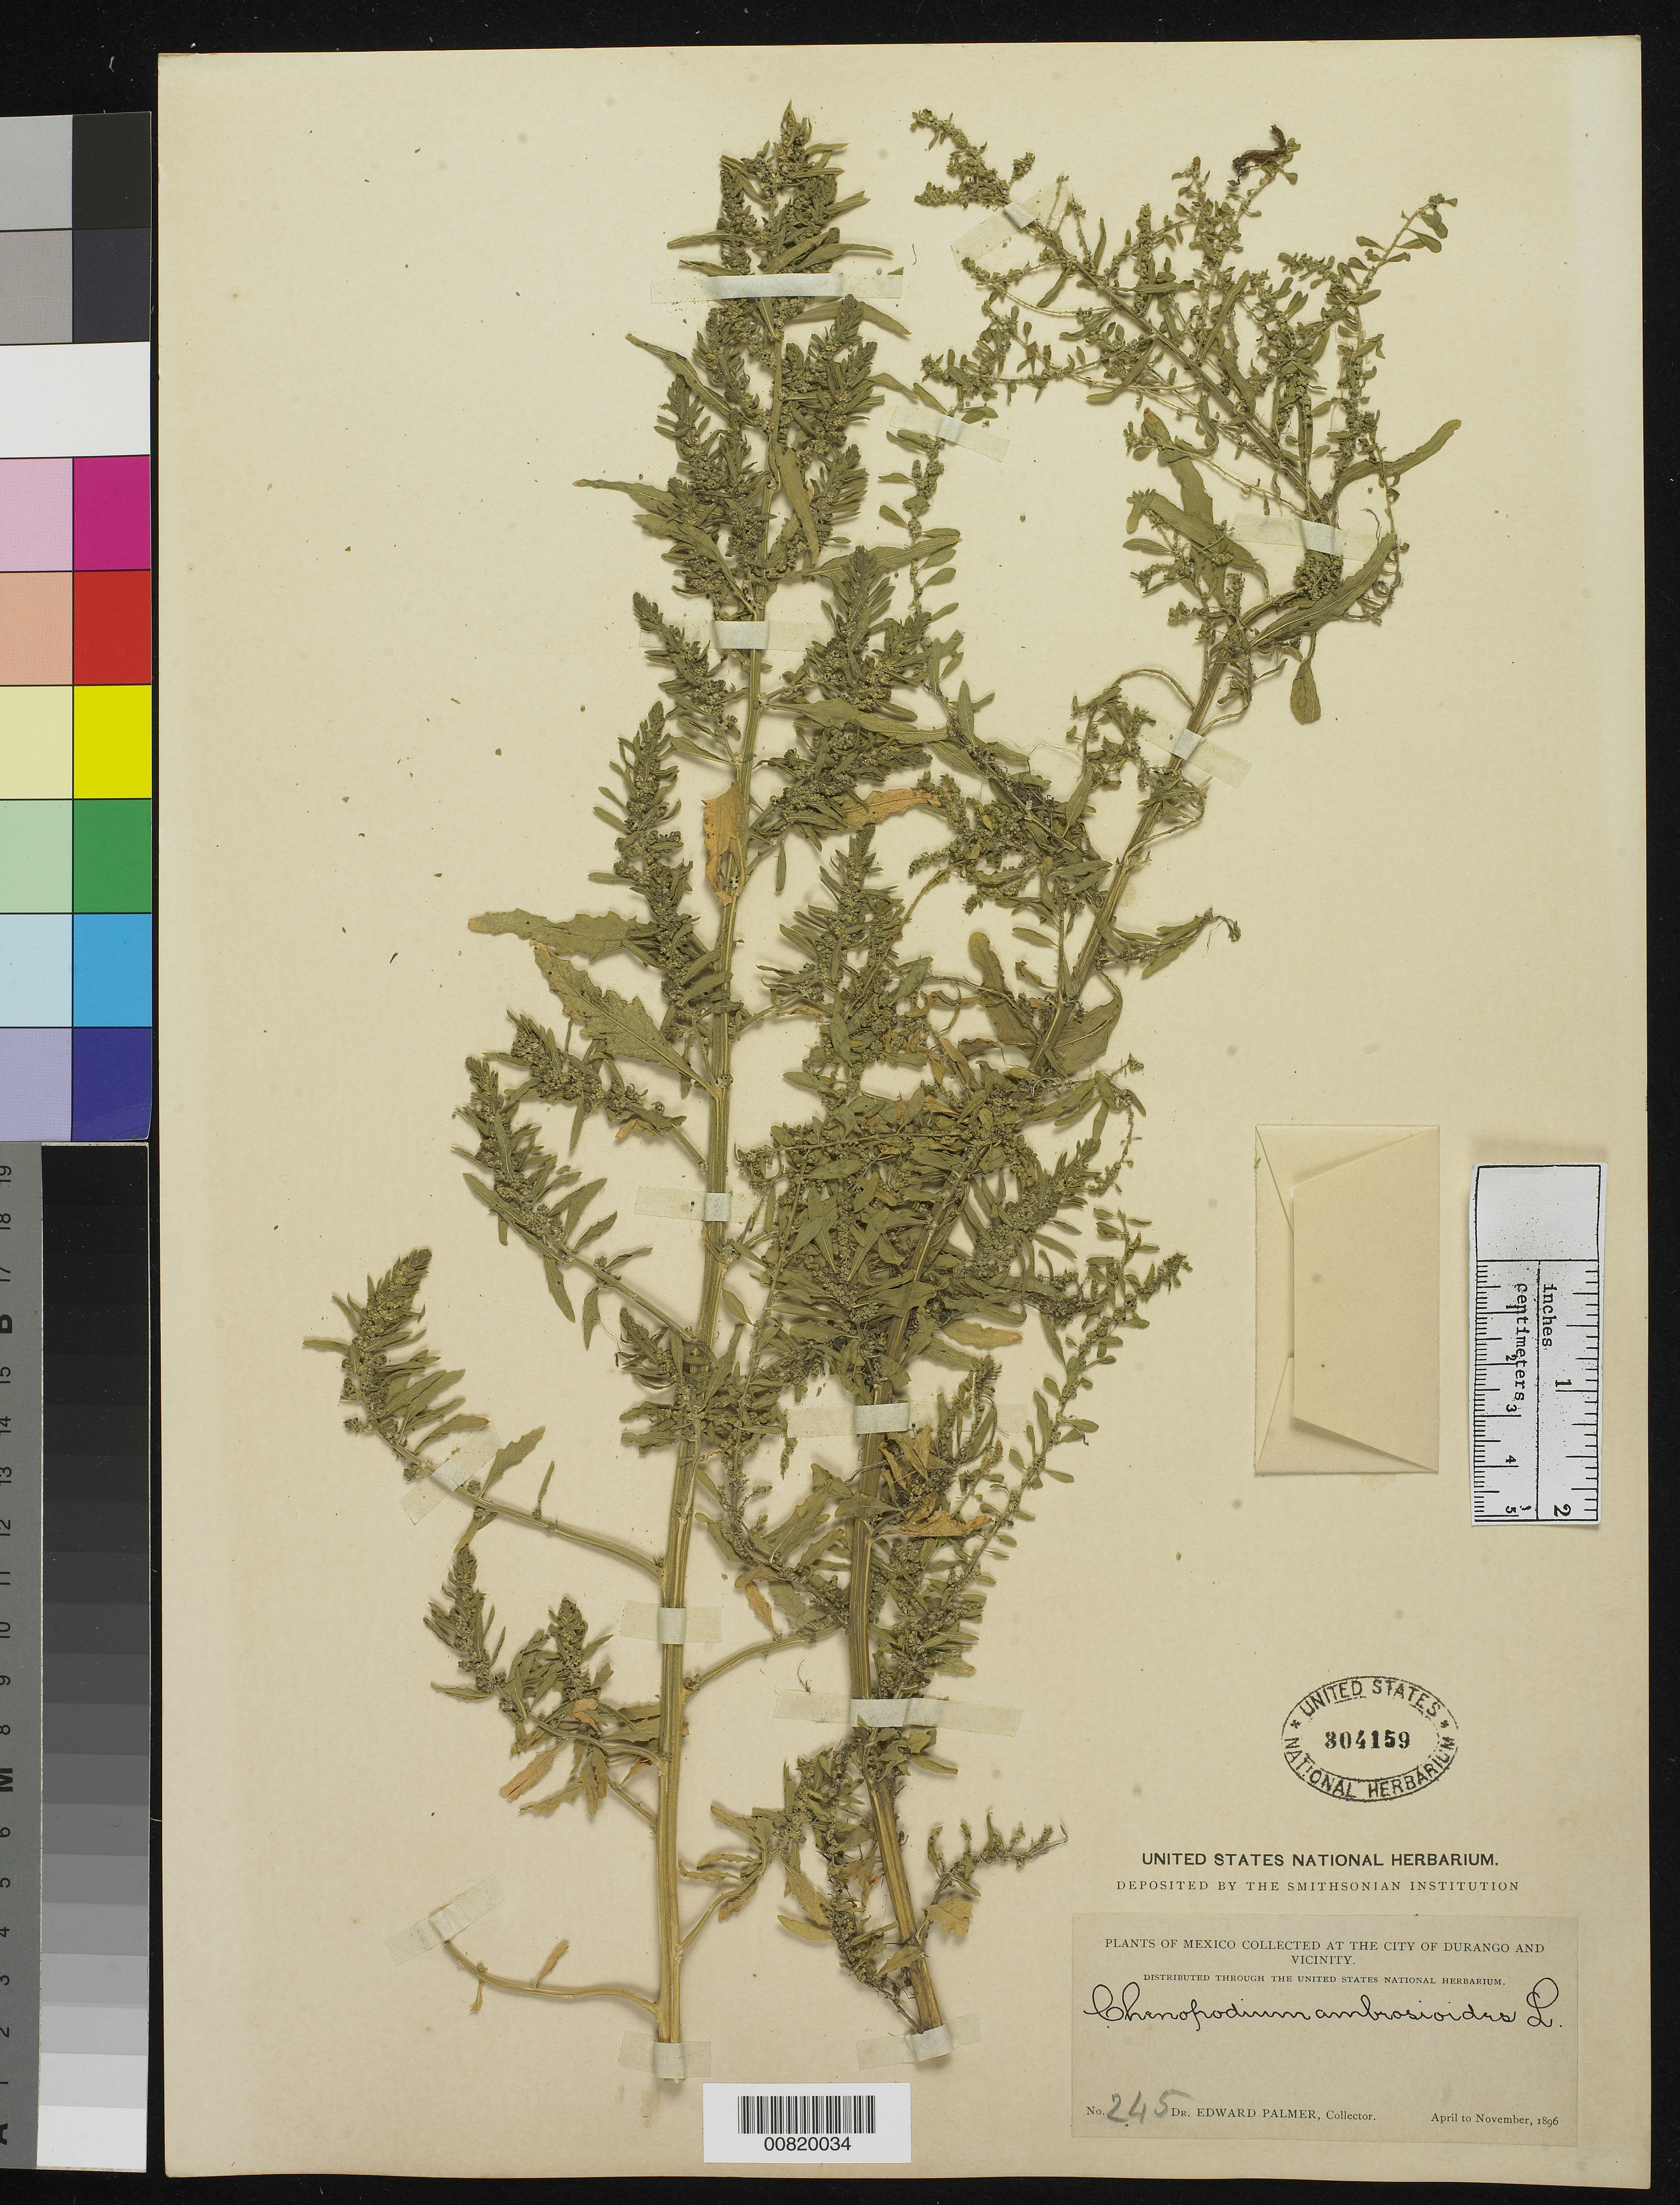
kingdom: Plantae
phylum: Tracheophyta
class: Magnoliopsida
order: Caryophyllales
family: Amaranthaceae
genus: Chenopodium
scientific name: Chenopodium ambrosioides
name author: L.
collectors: E. Palmer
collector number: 245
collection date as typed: Apr 1896 to -- Nov 1896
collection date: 1896-04/1896-11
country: Mexico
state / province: Durango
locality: City of Durango and vicinity.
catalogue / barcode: US 304159